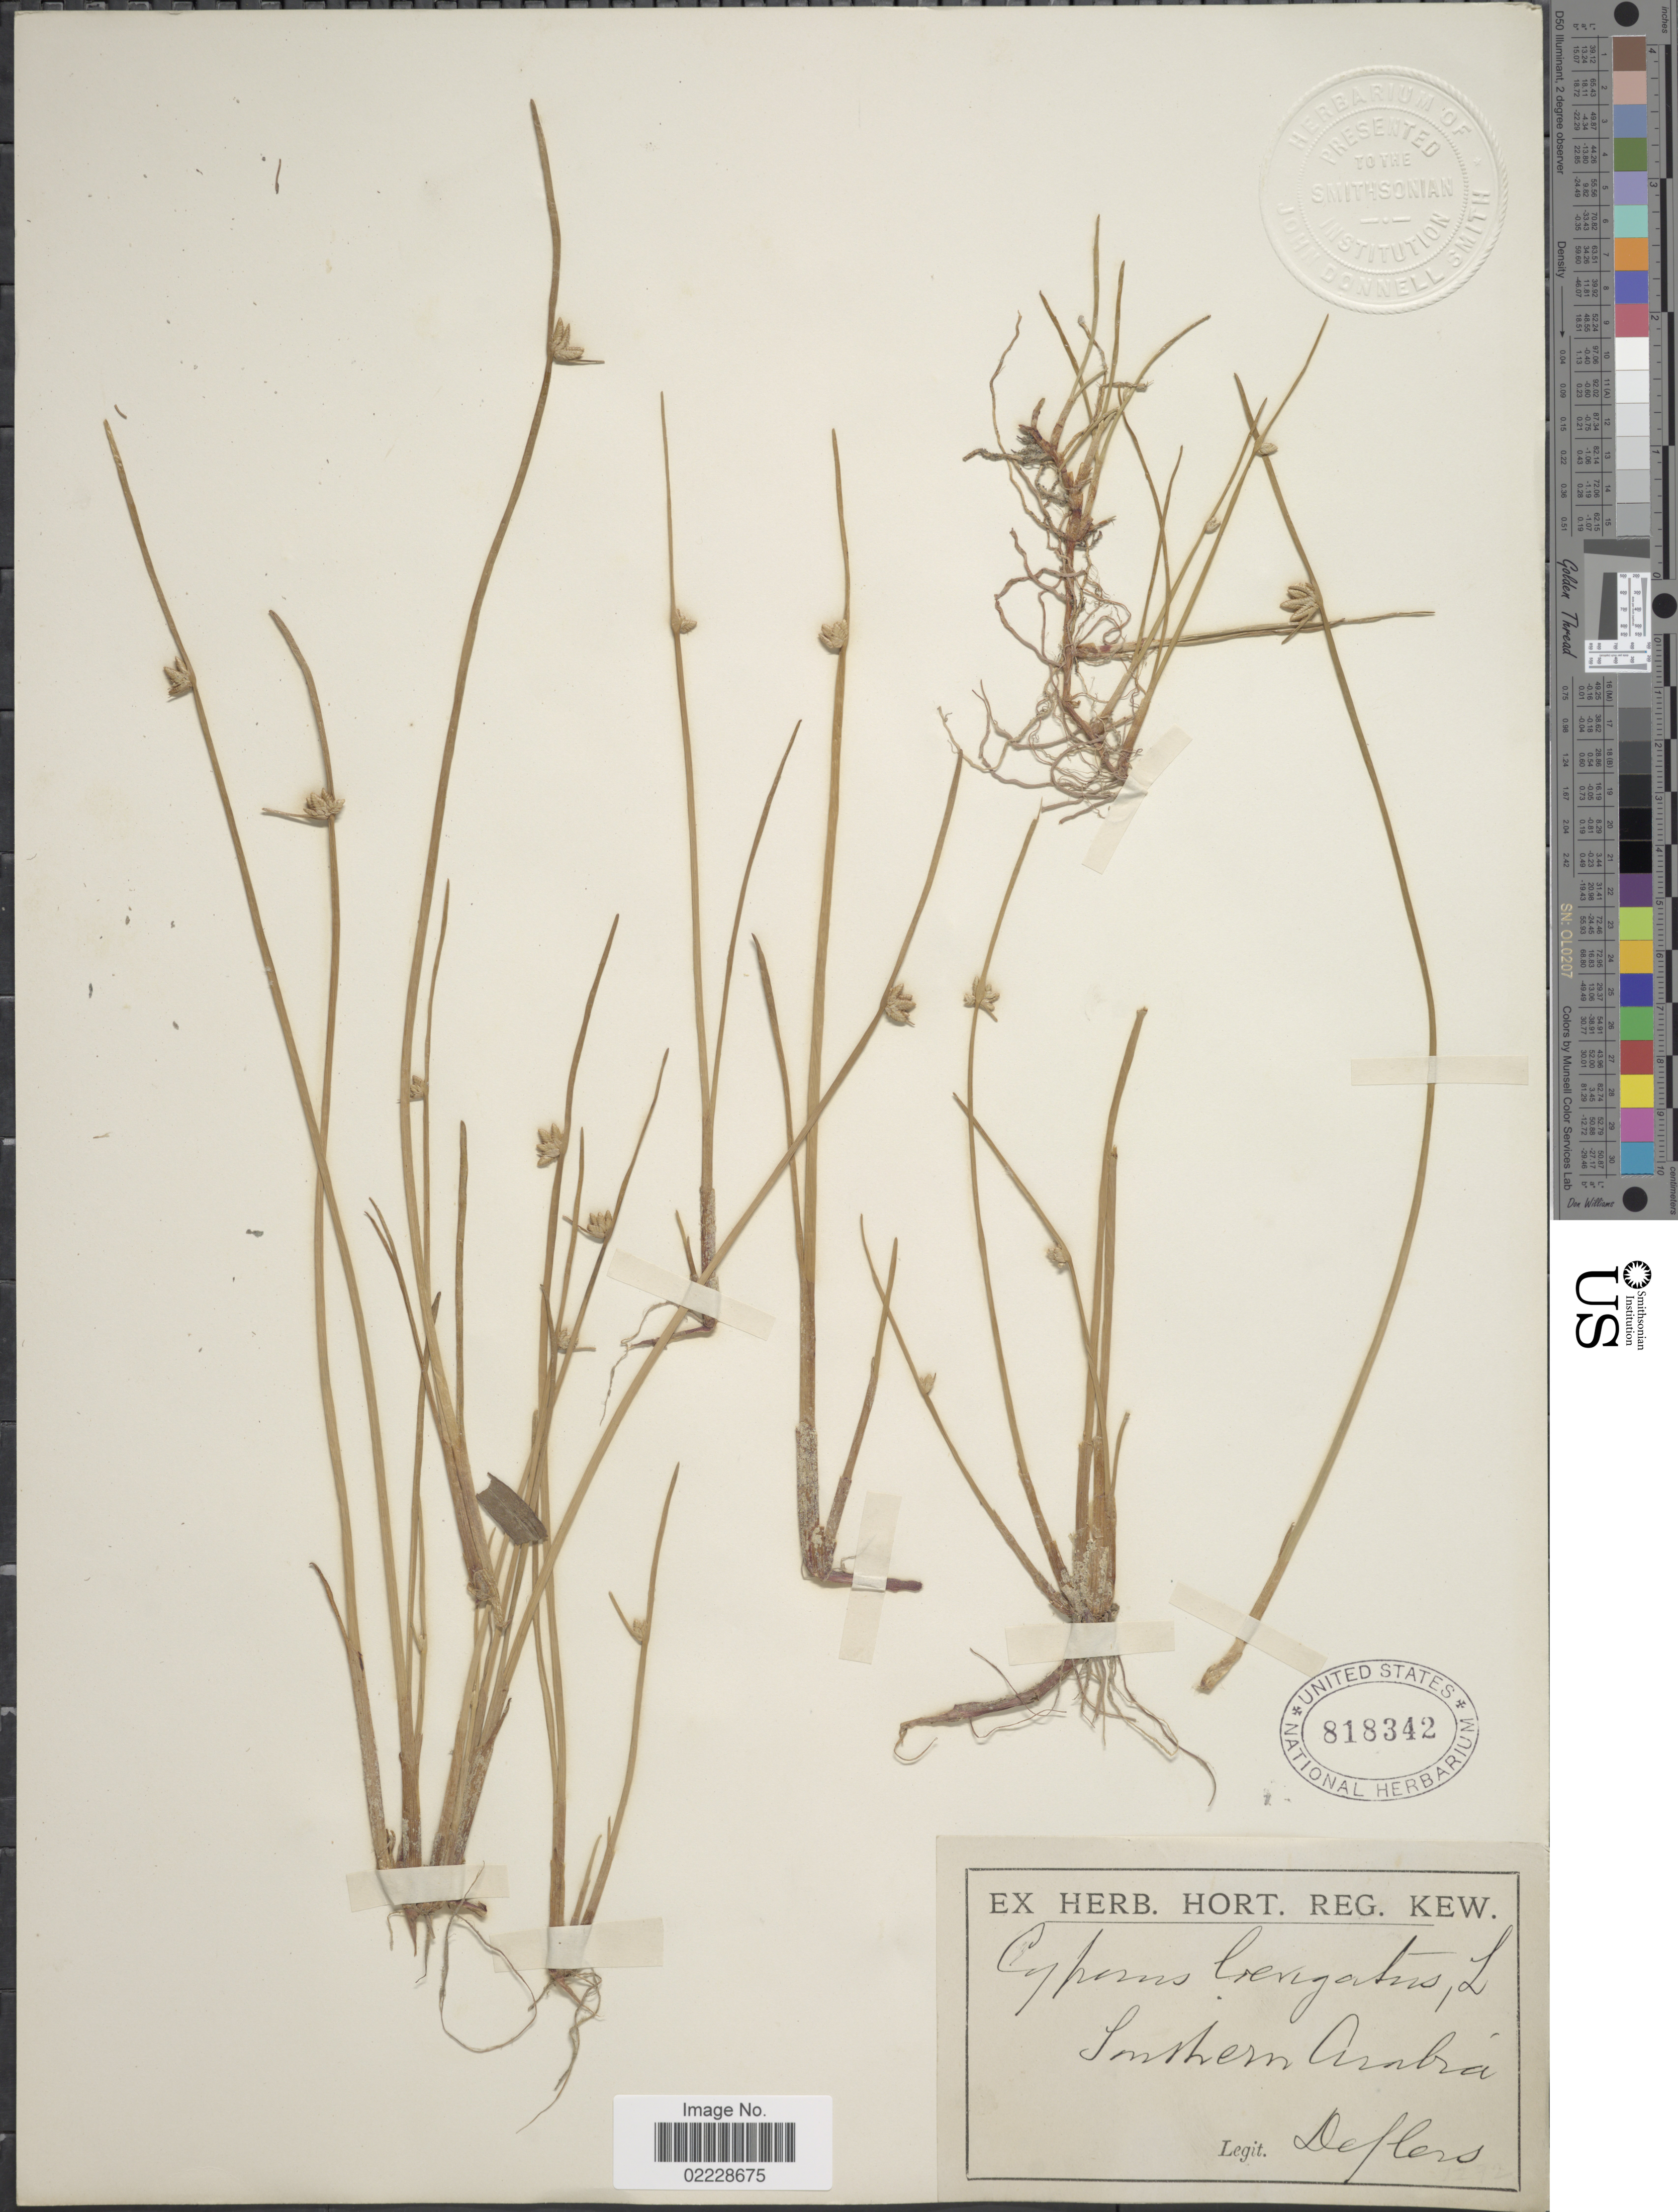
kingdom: Plantae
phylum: Tracheophyta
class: Liliopsida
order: Poales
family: Cyperaceae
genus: Cyperus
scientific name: Cyperus laevigatus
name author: L.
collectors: -. Deflers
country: Saudi Arabia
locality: Southern Arabia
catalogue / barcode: US 818342